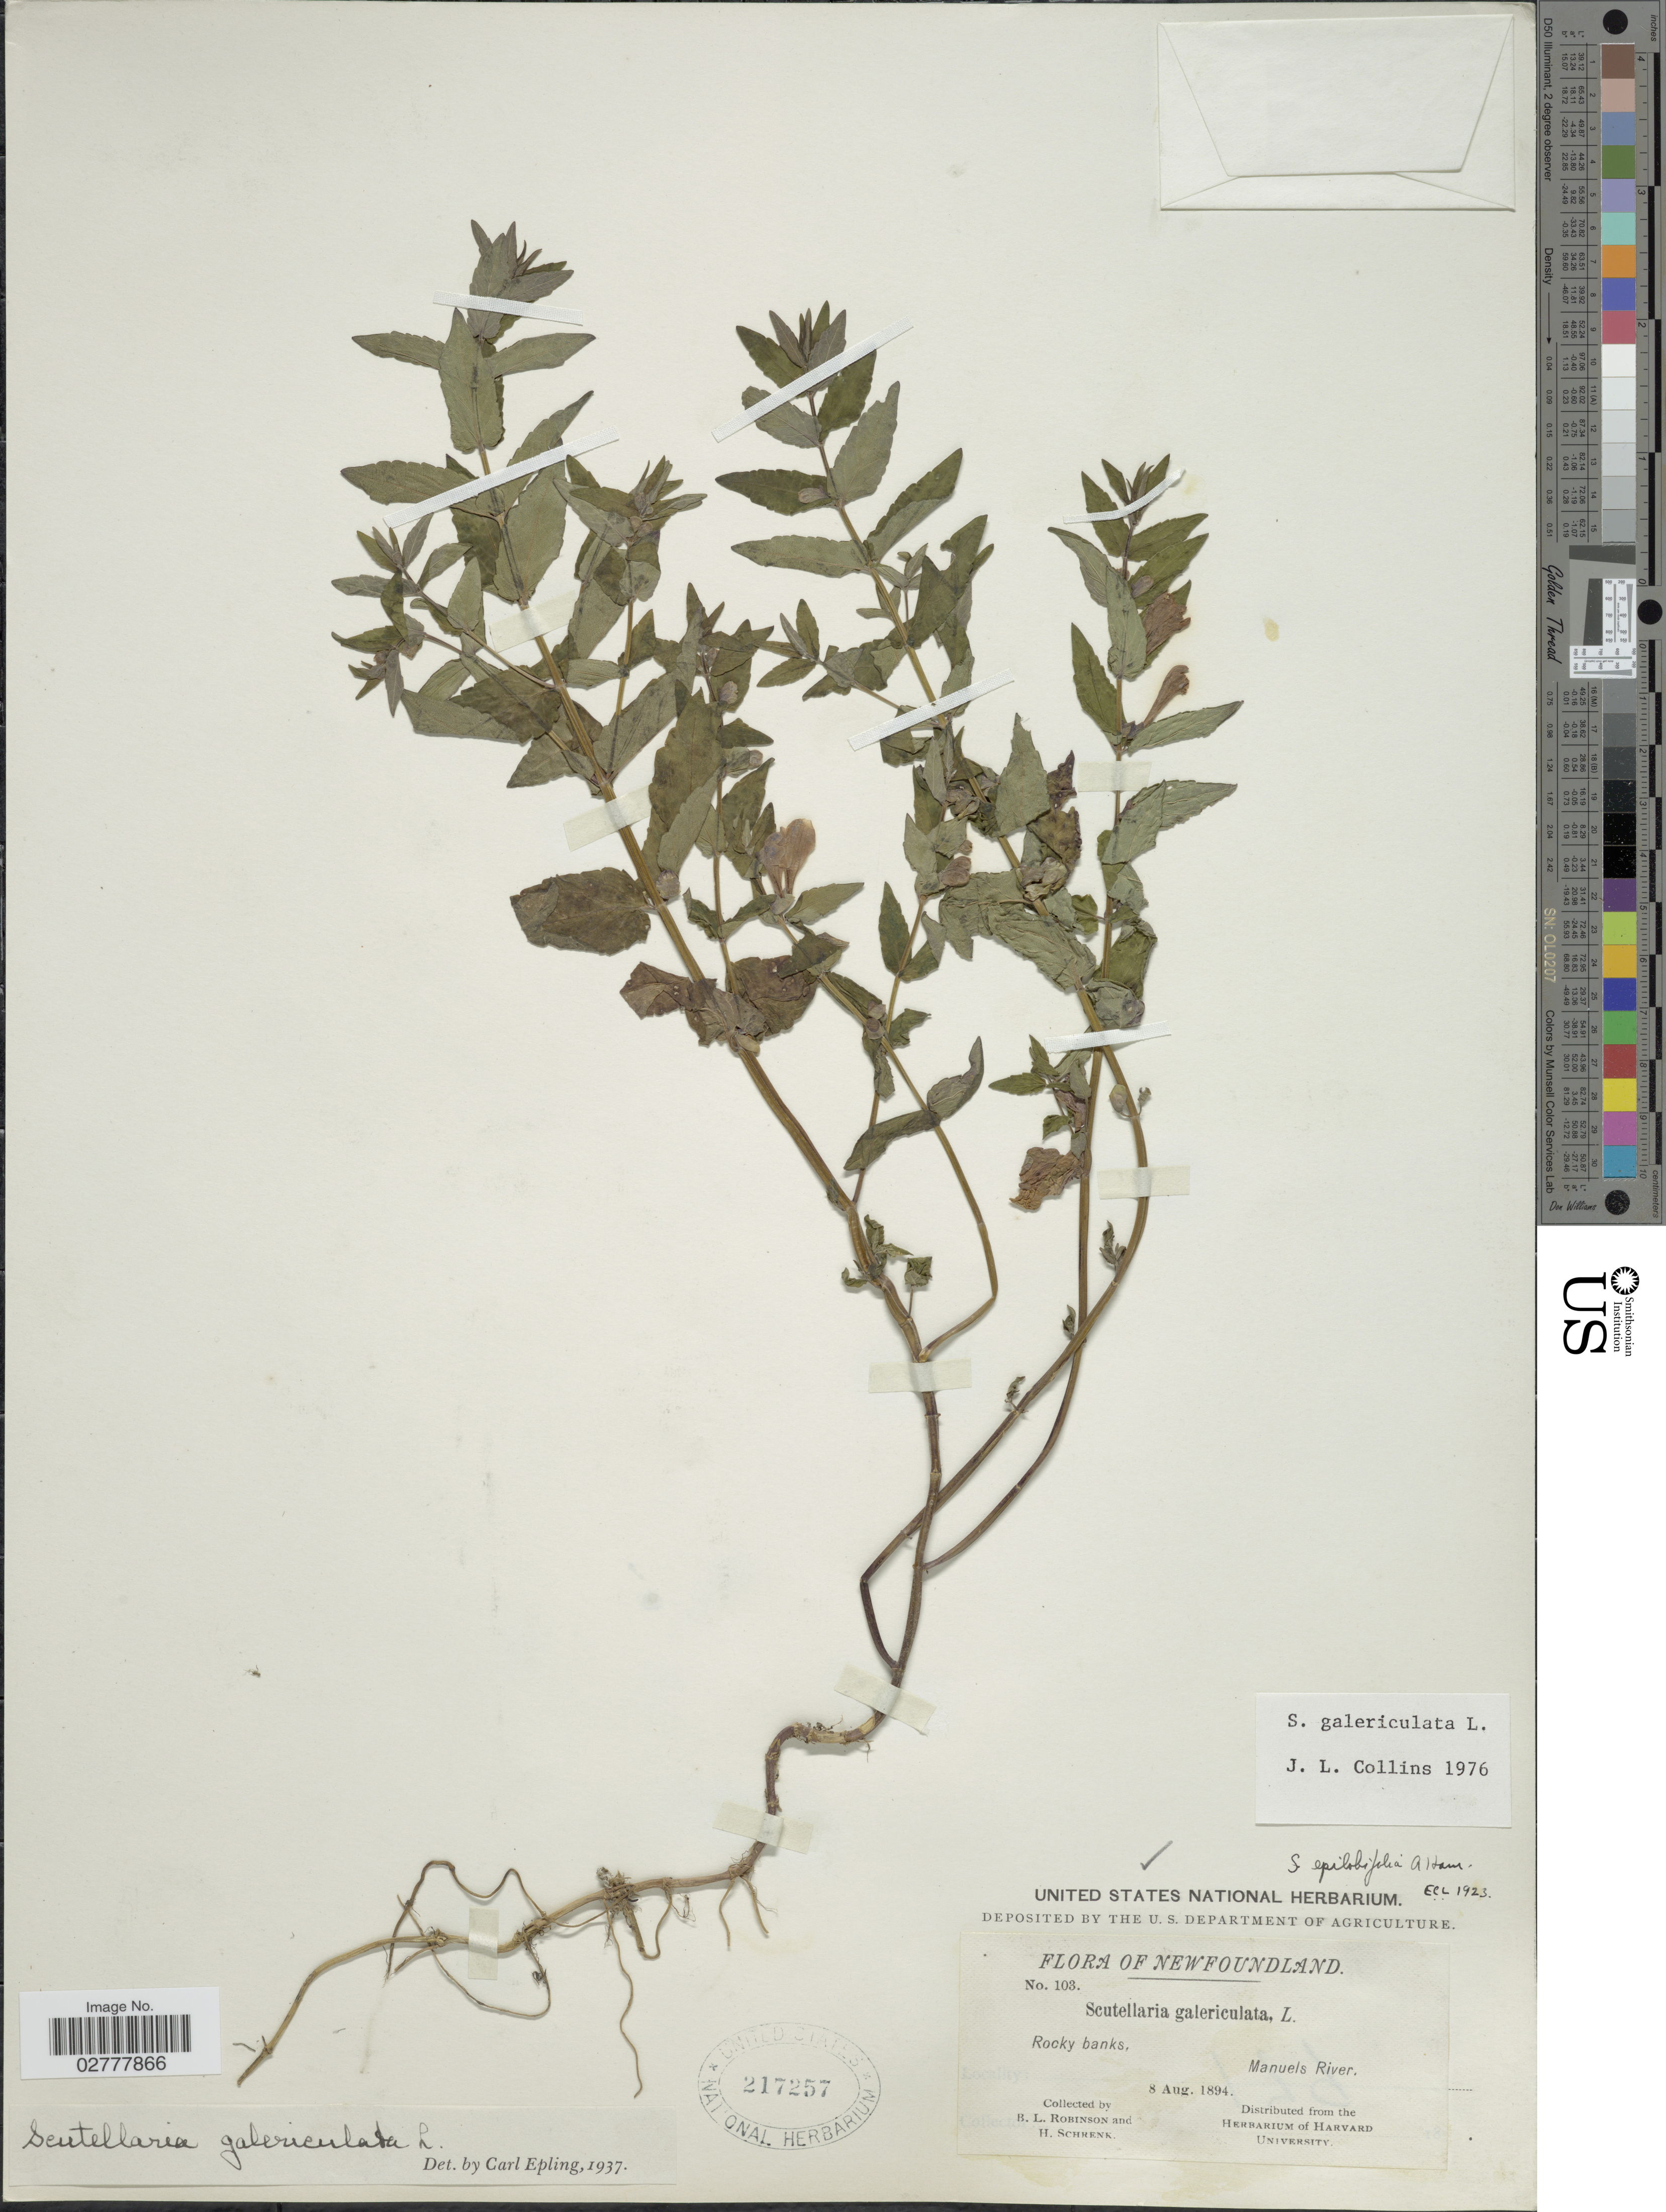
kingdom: Plantae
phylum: Tracheophyta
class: Magnoliopsida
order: Lamiales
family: Lamiaceae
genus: Scutellaria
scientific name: Scutellaria galericulata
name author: L.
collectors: B. L. Robinson & H. Schrenk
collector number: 103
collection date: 1894-08-08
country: Canada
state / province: Newfoundland and Labrador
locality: Rocky banks, Manuels River.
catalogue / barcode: US 217257